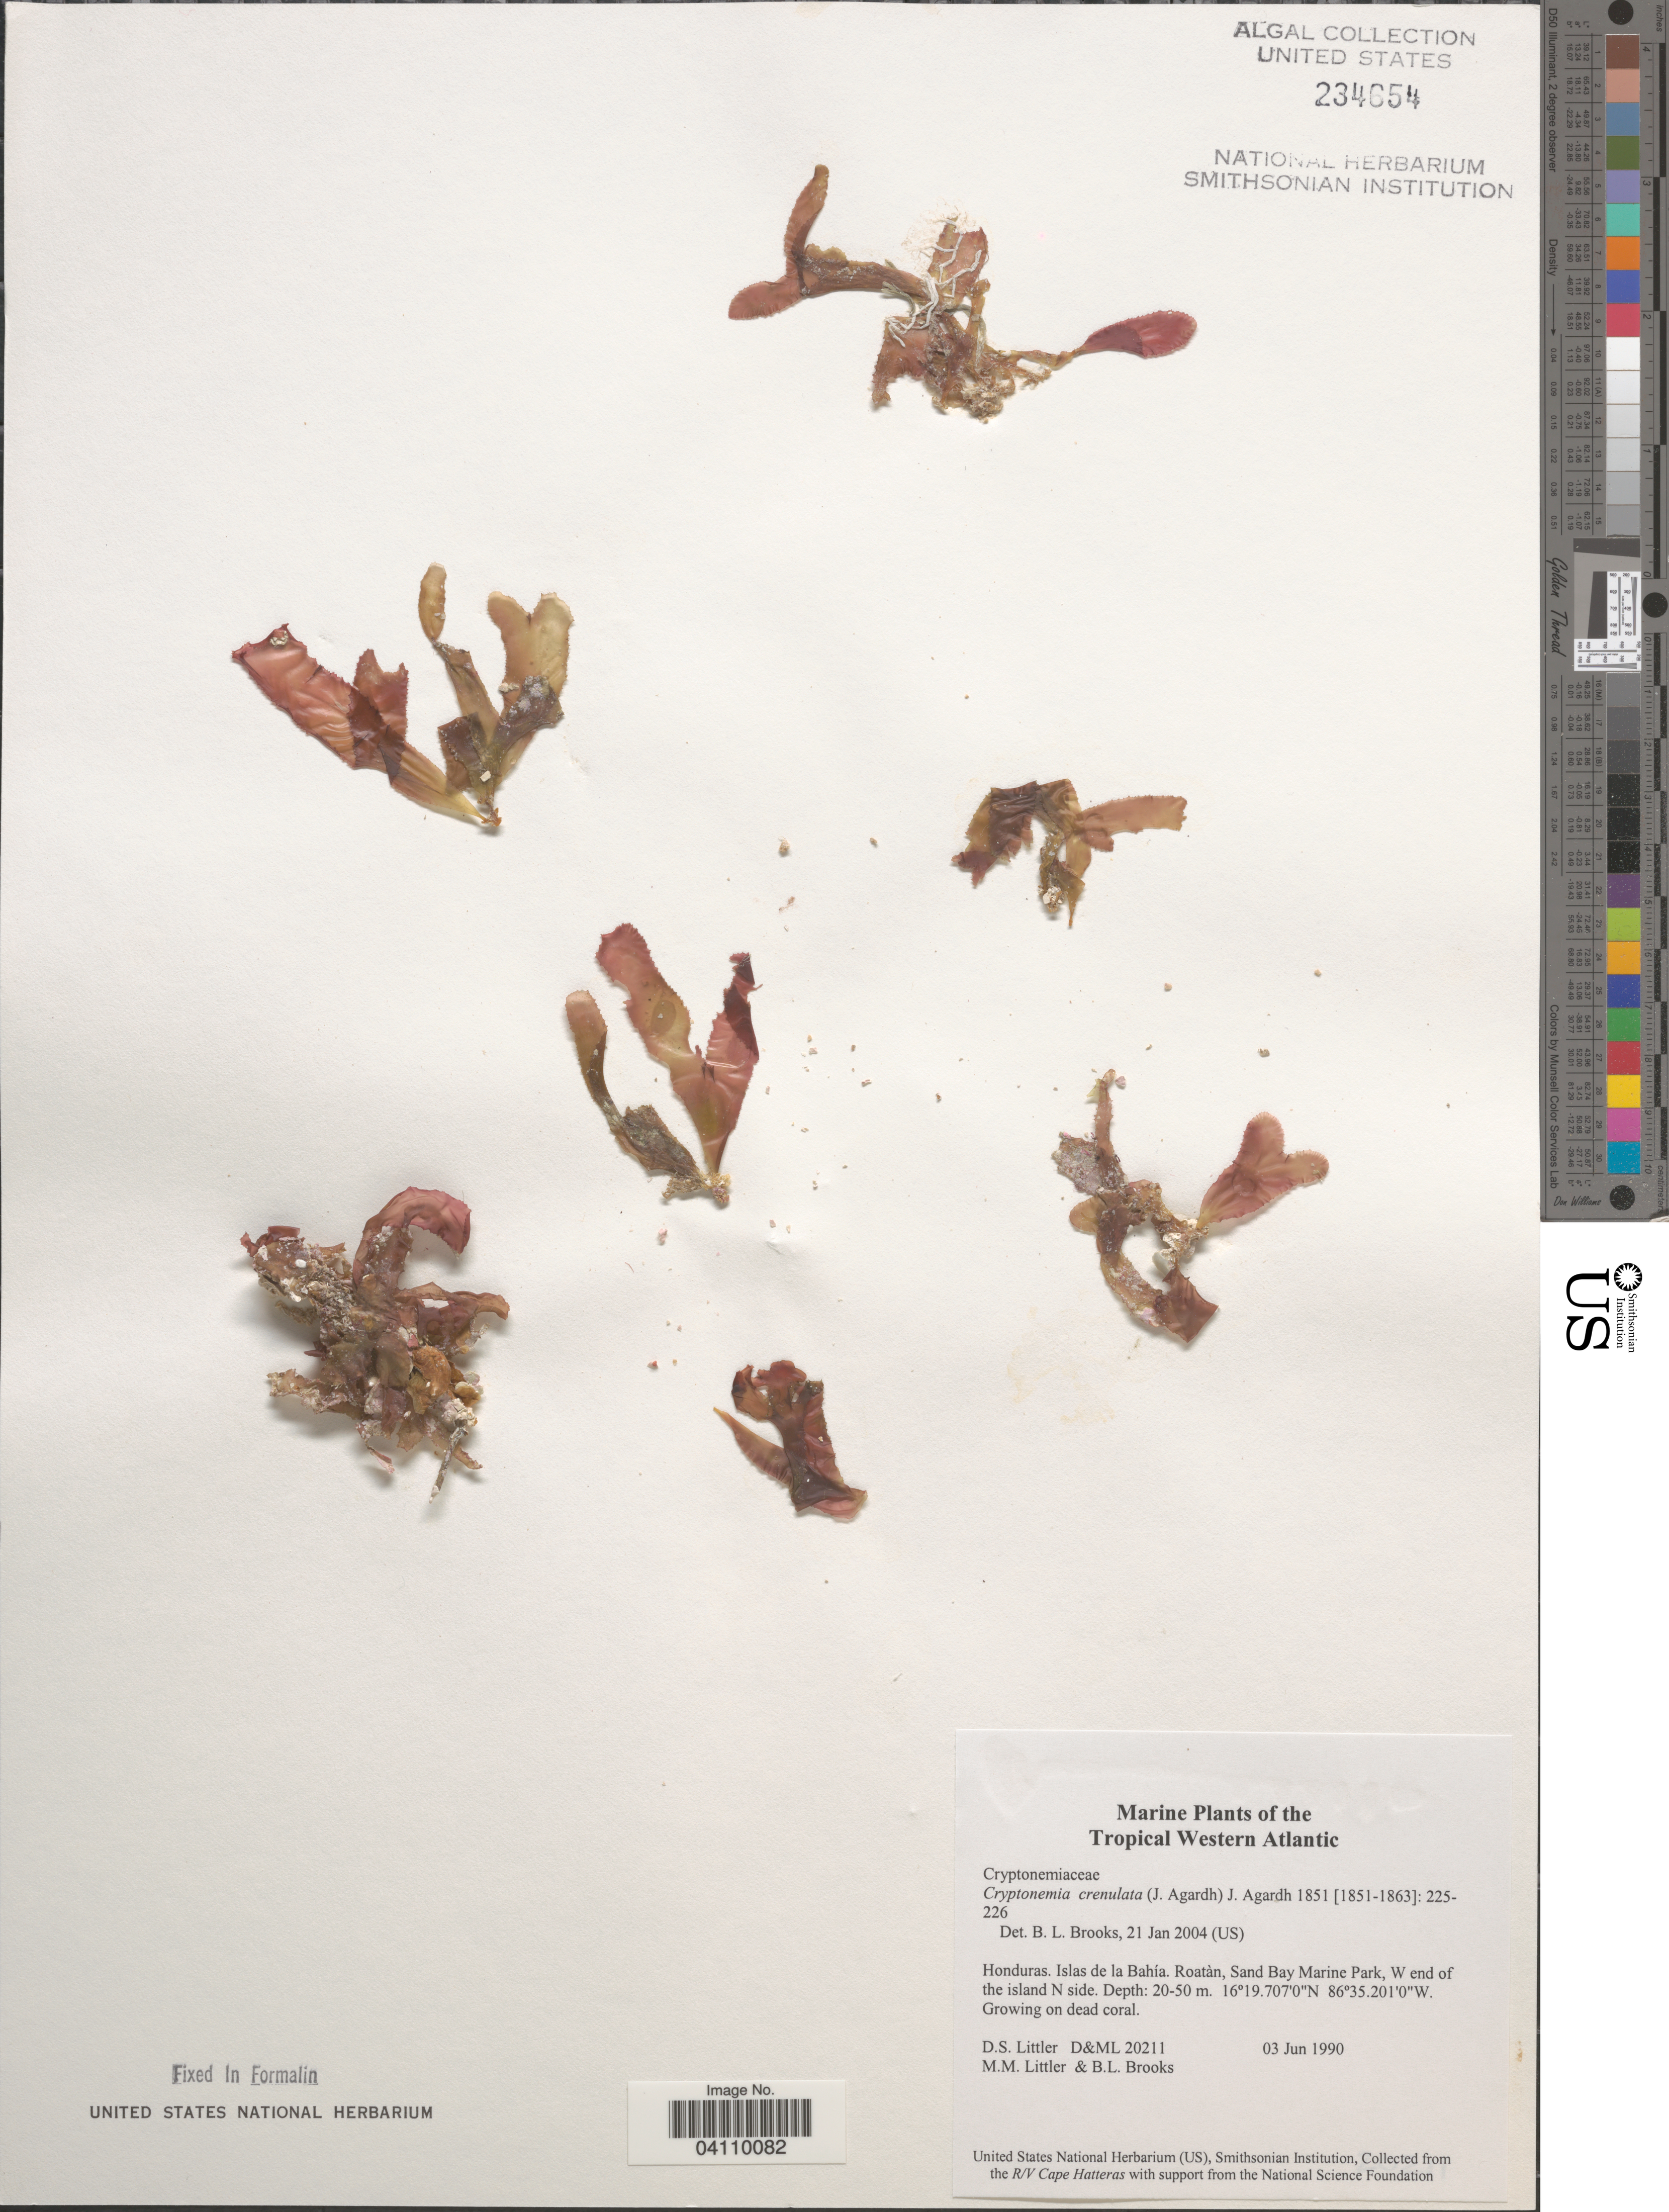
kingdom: Plantae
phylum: Rhodophyta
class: Florideophyceae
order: Halymeniales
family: Halymeniaceae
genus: Cryptonemia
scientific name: Cryptonemia crenulata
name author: (J. Agardh) J. Agardh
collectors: D. S. Littler & B. Brooks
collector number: D&ML 20211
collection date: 1990-06-03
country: Honduras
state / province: Islas de la Bahía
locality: Tropical Western Atlantic. Roatàn, Sand Bay Marine Park, W end of the island N side.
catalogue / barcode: US 234654